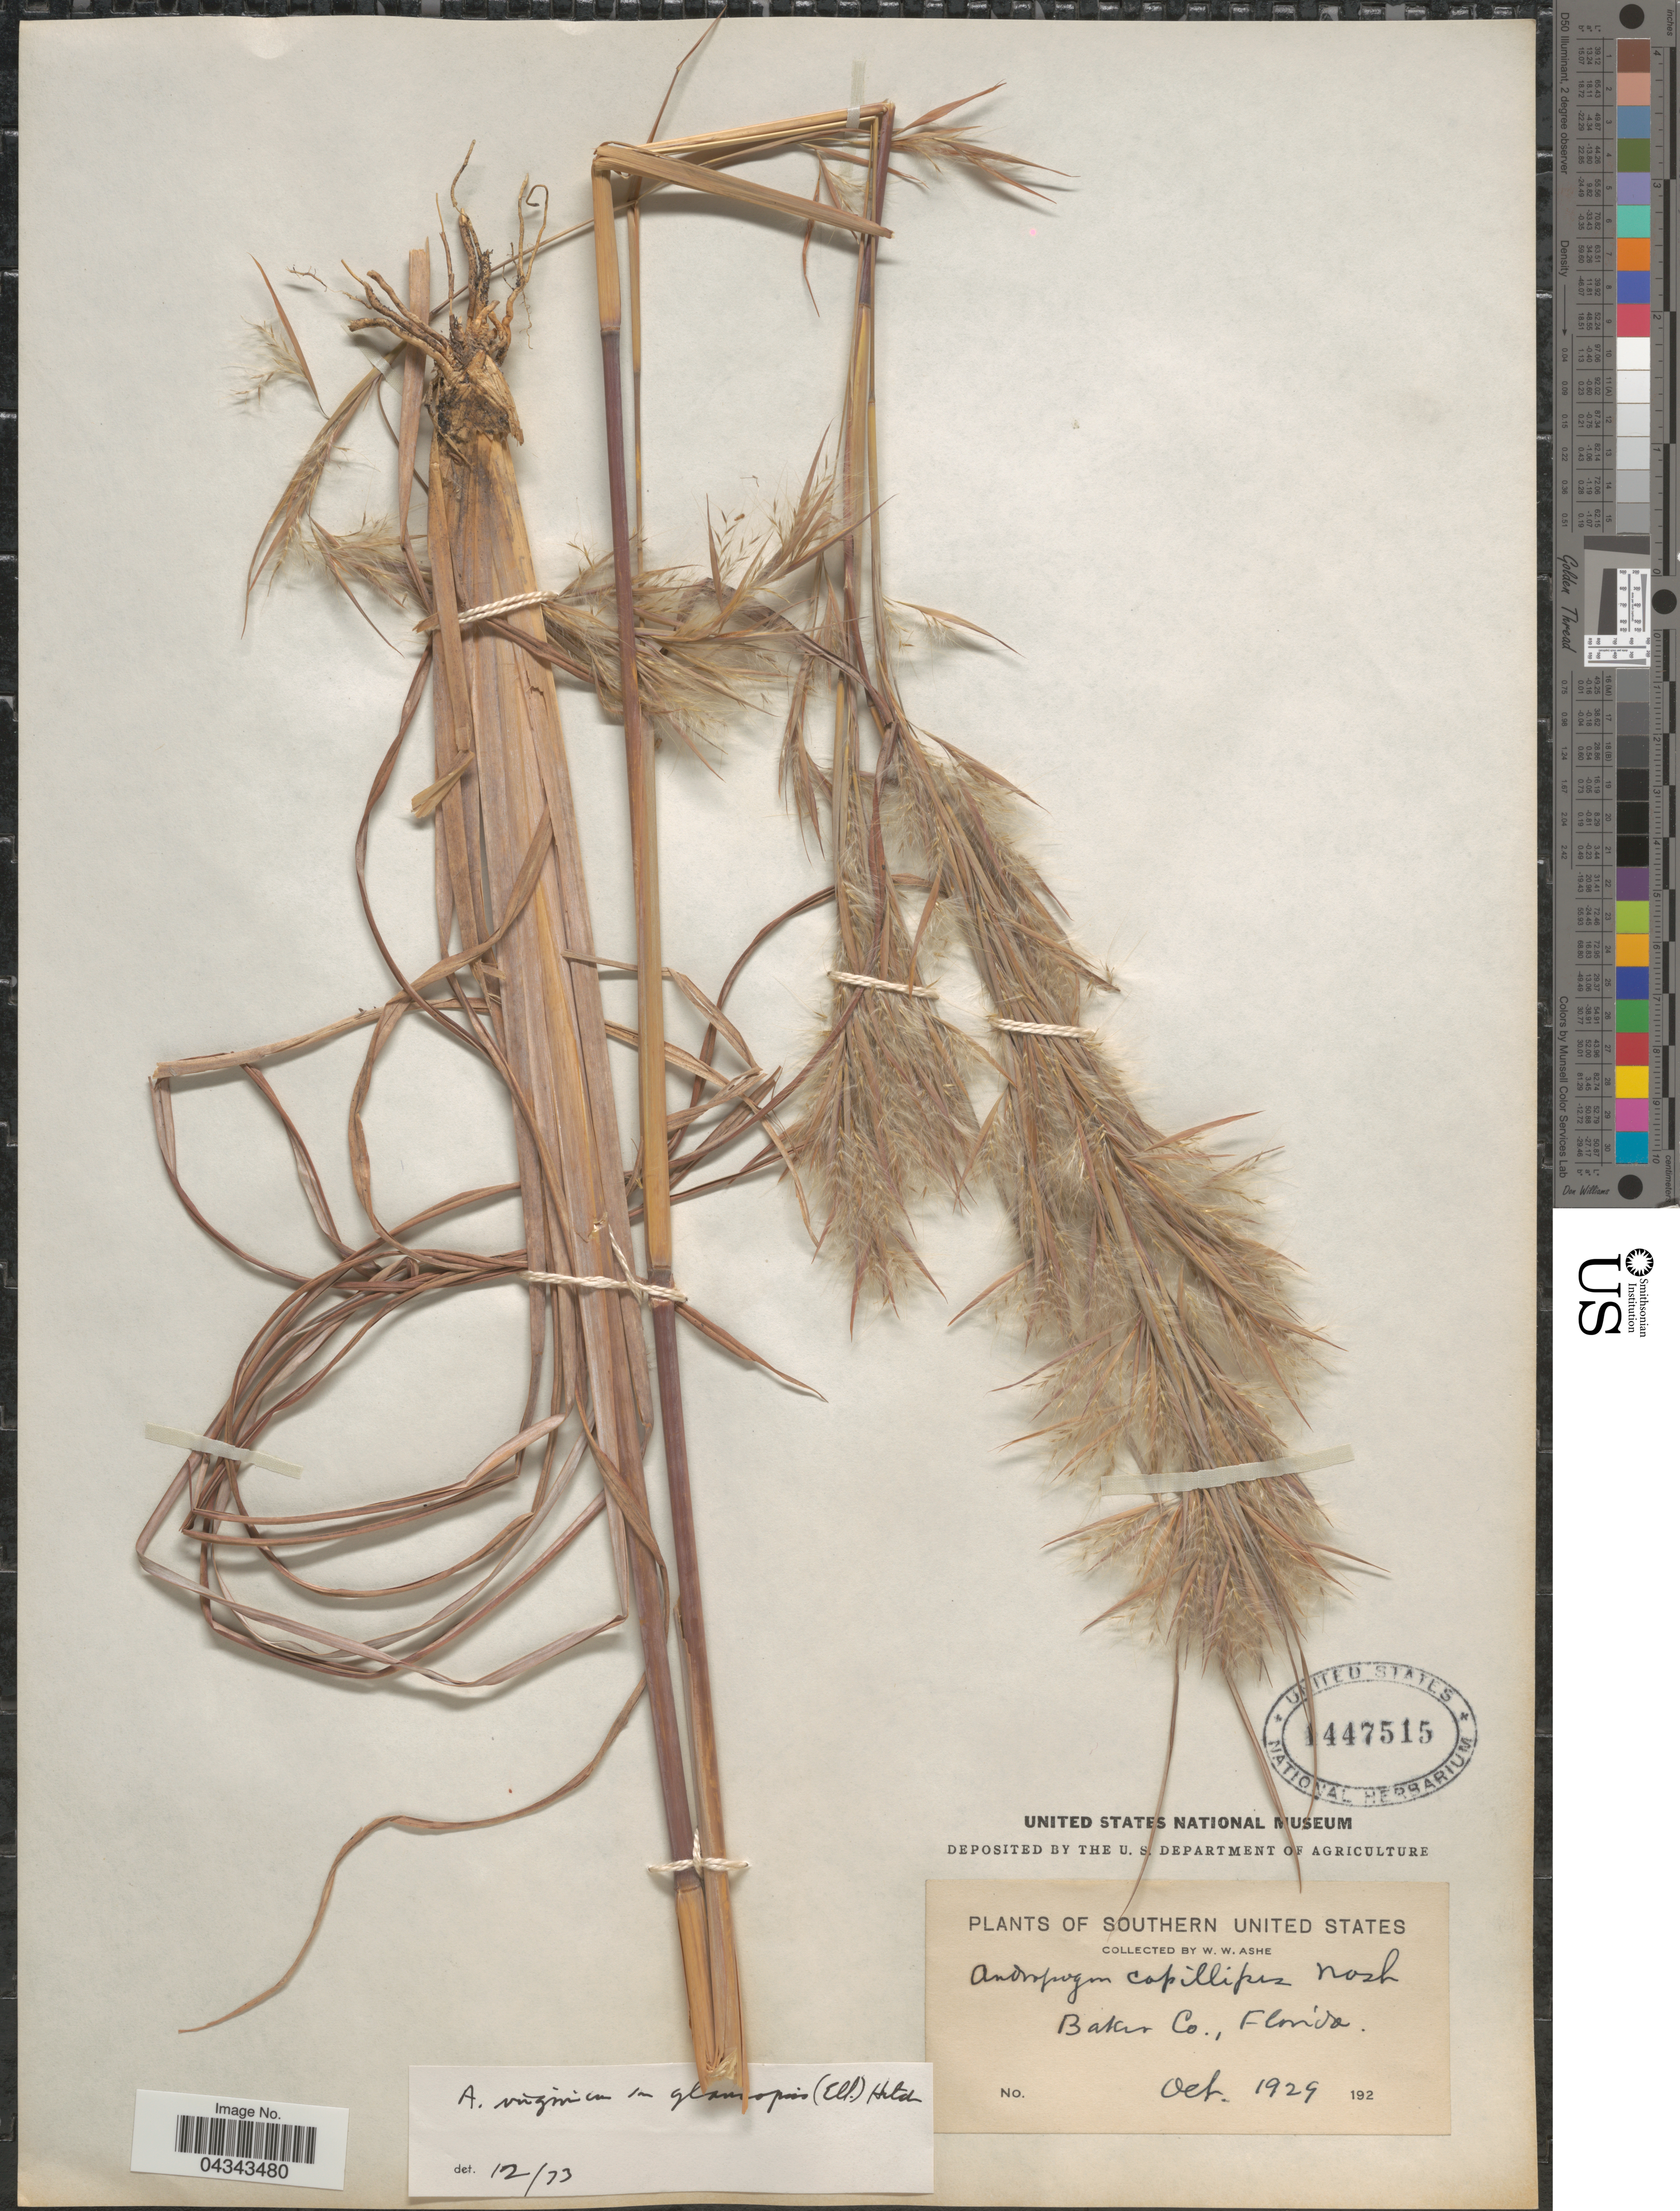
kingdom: Plantae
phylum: Tracheophyta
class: Liliopsida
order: Poales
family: Poaceae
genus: Andropogon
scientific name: Andropogon glomeratus var. glaucopsis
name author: C. Mohr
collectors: W. W. Ashe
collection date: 1929-10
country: United States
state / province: Florida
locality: Southern United States. Baker Co.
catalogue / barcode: US 1447515